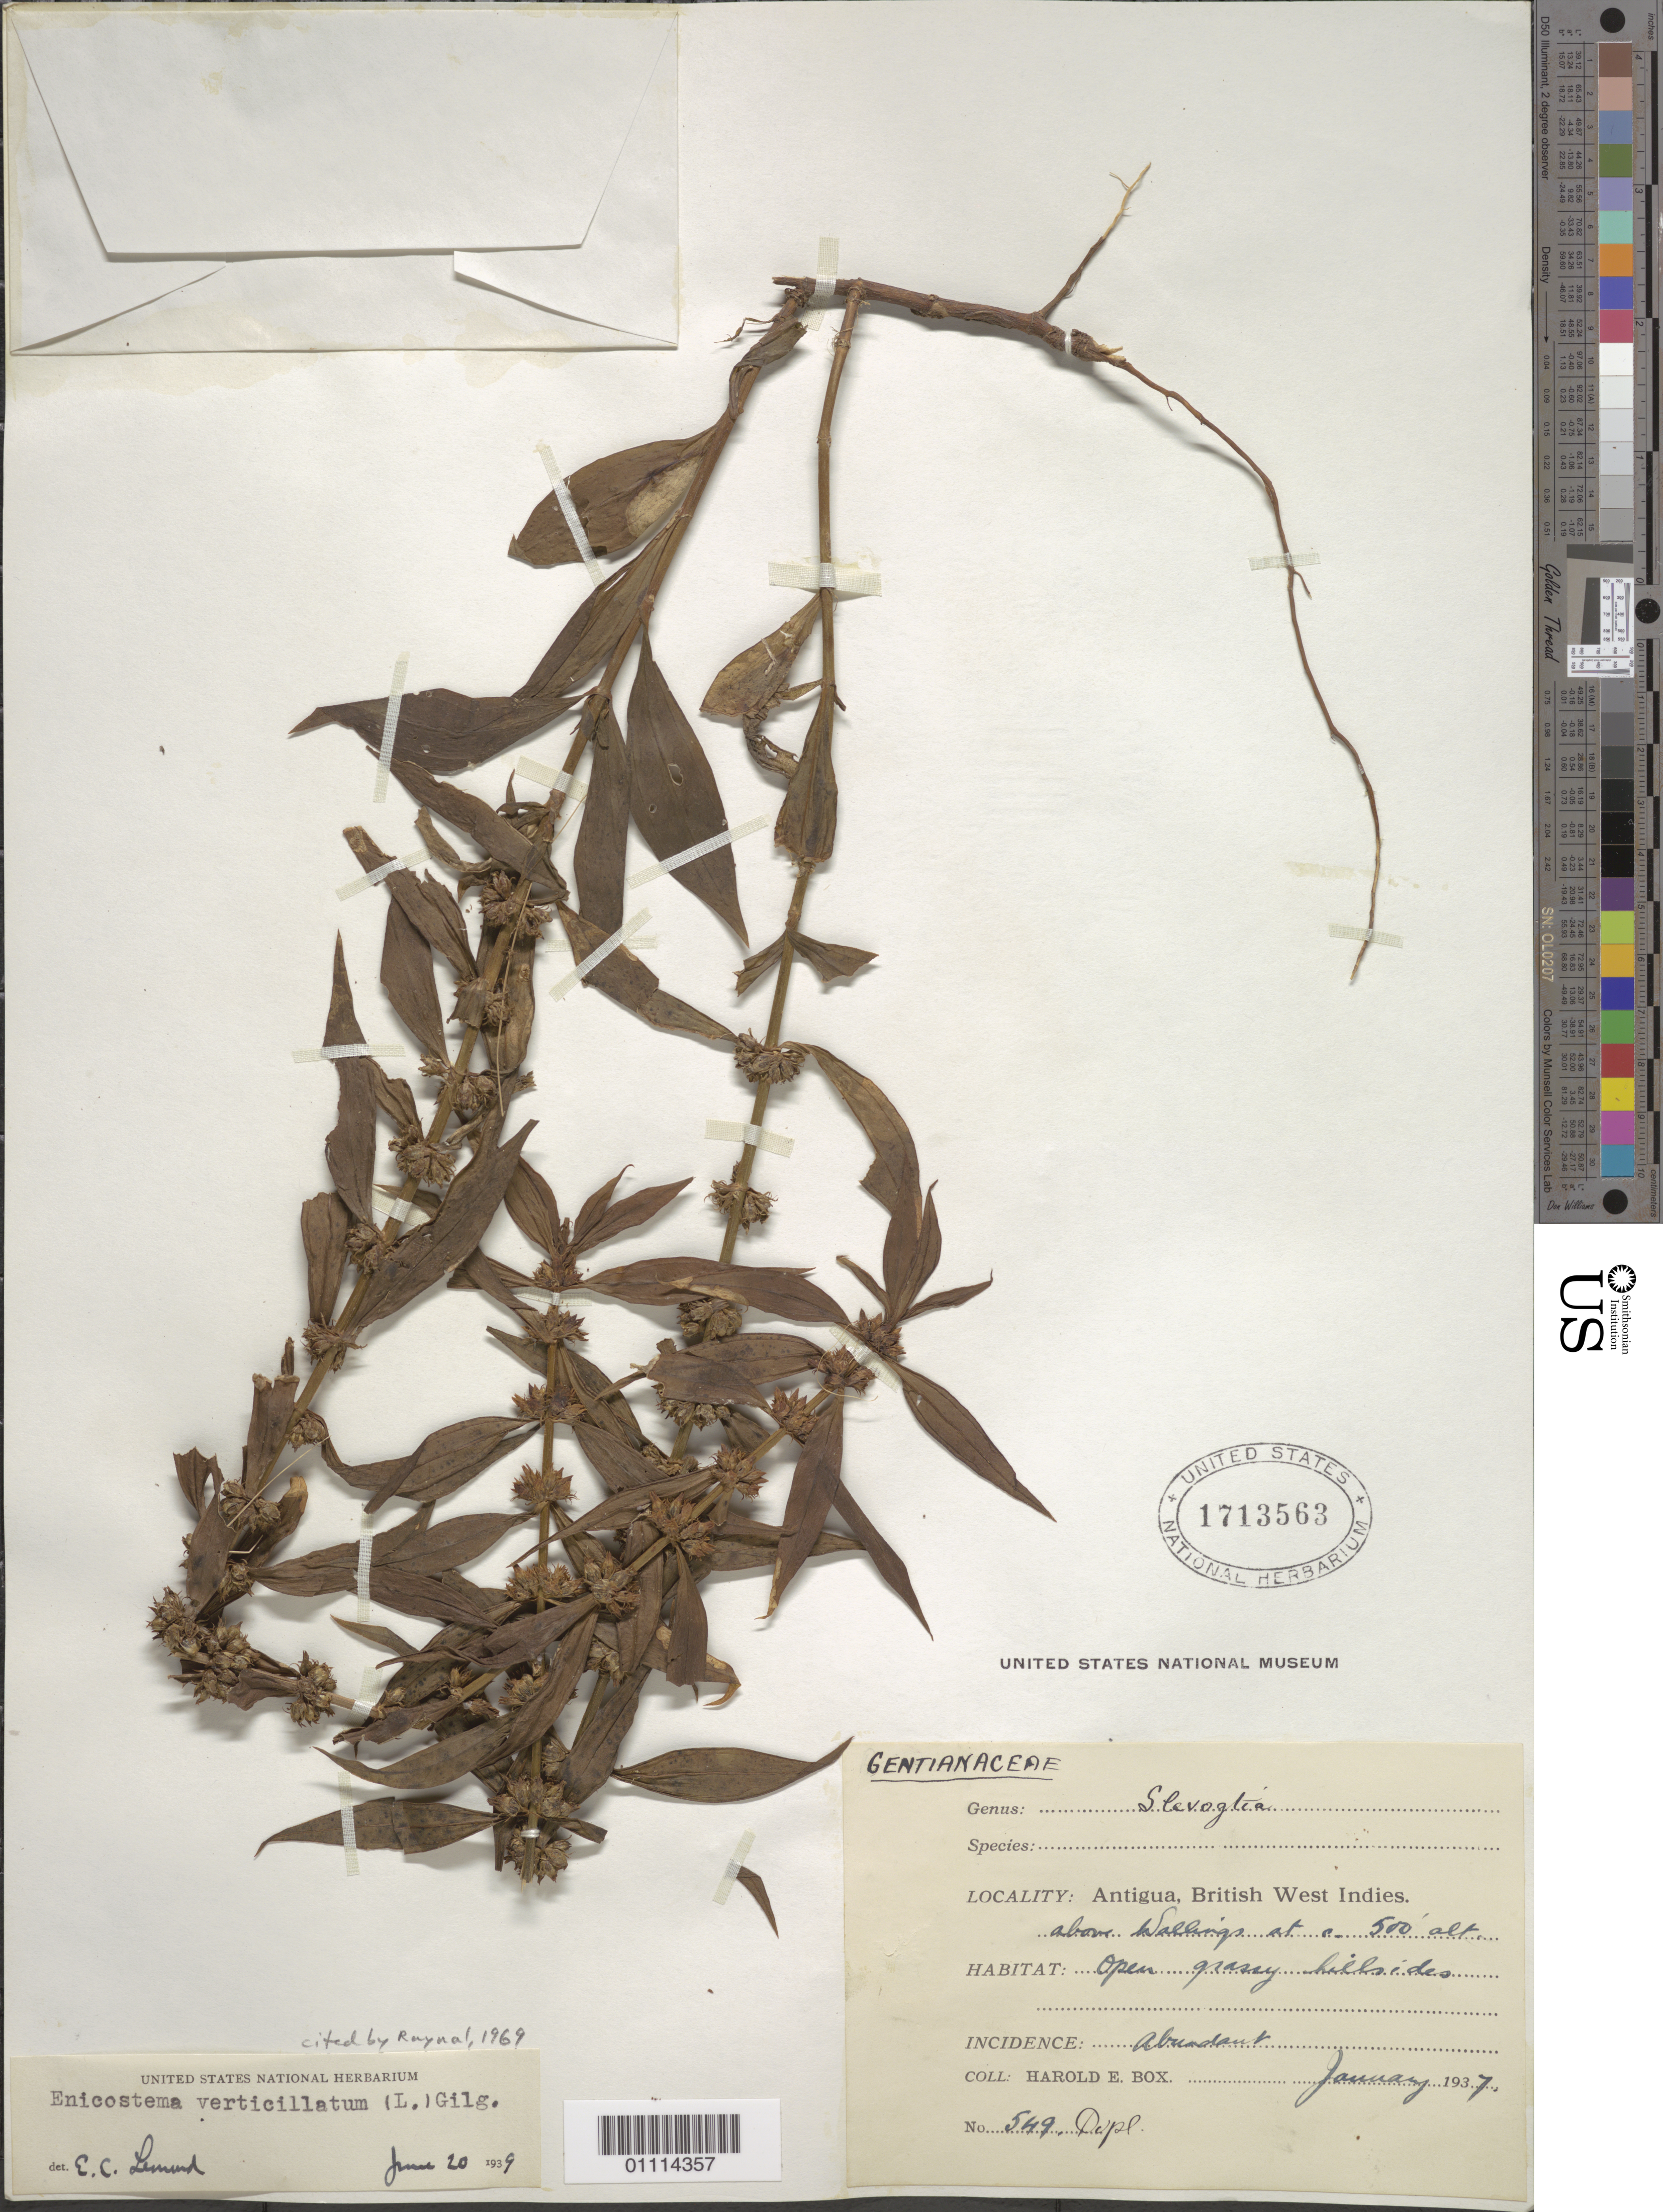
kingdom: Plantae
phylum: Tracheophyta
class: Magnoliopsida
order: Gentianales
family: Gentianaceae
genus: Enicostema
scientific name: Enicostema verticillatum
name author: (L.) Engl.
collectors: H. E. Box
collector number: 549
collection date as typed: Jan 1937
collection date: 1937-01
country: Antigua and Barbuda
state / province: Saint Mary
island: Antigua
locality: Above Wallings. Open grassy hillsides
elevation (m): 152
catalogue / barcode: US 1713563